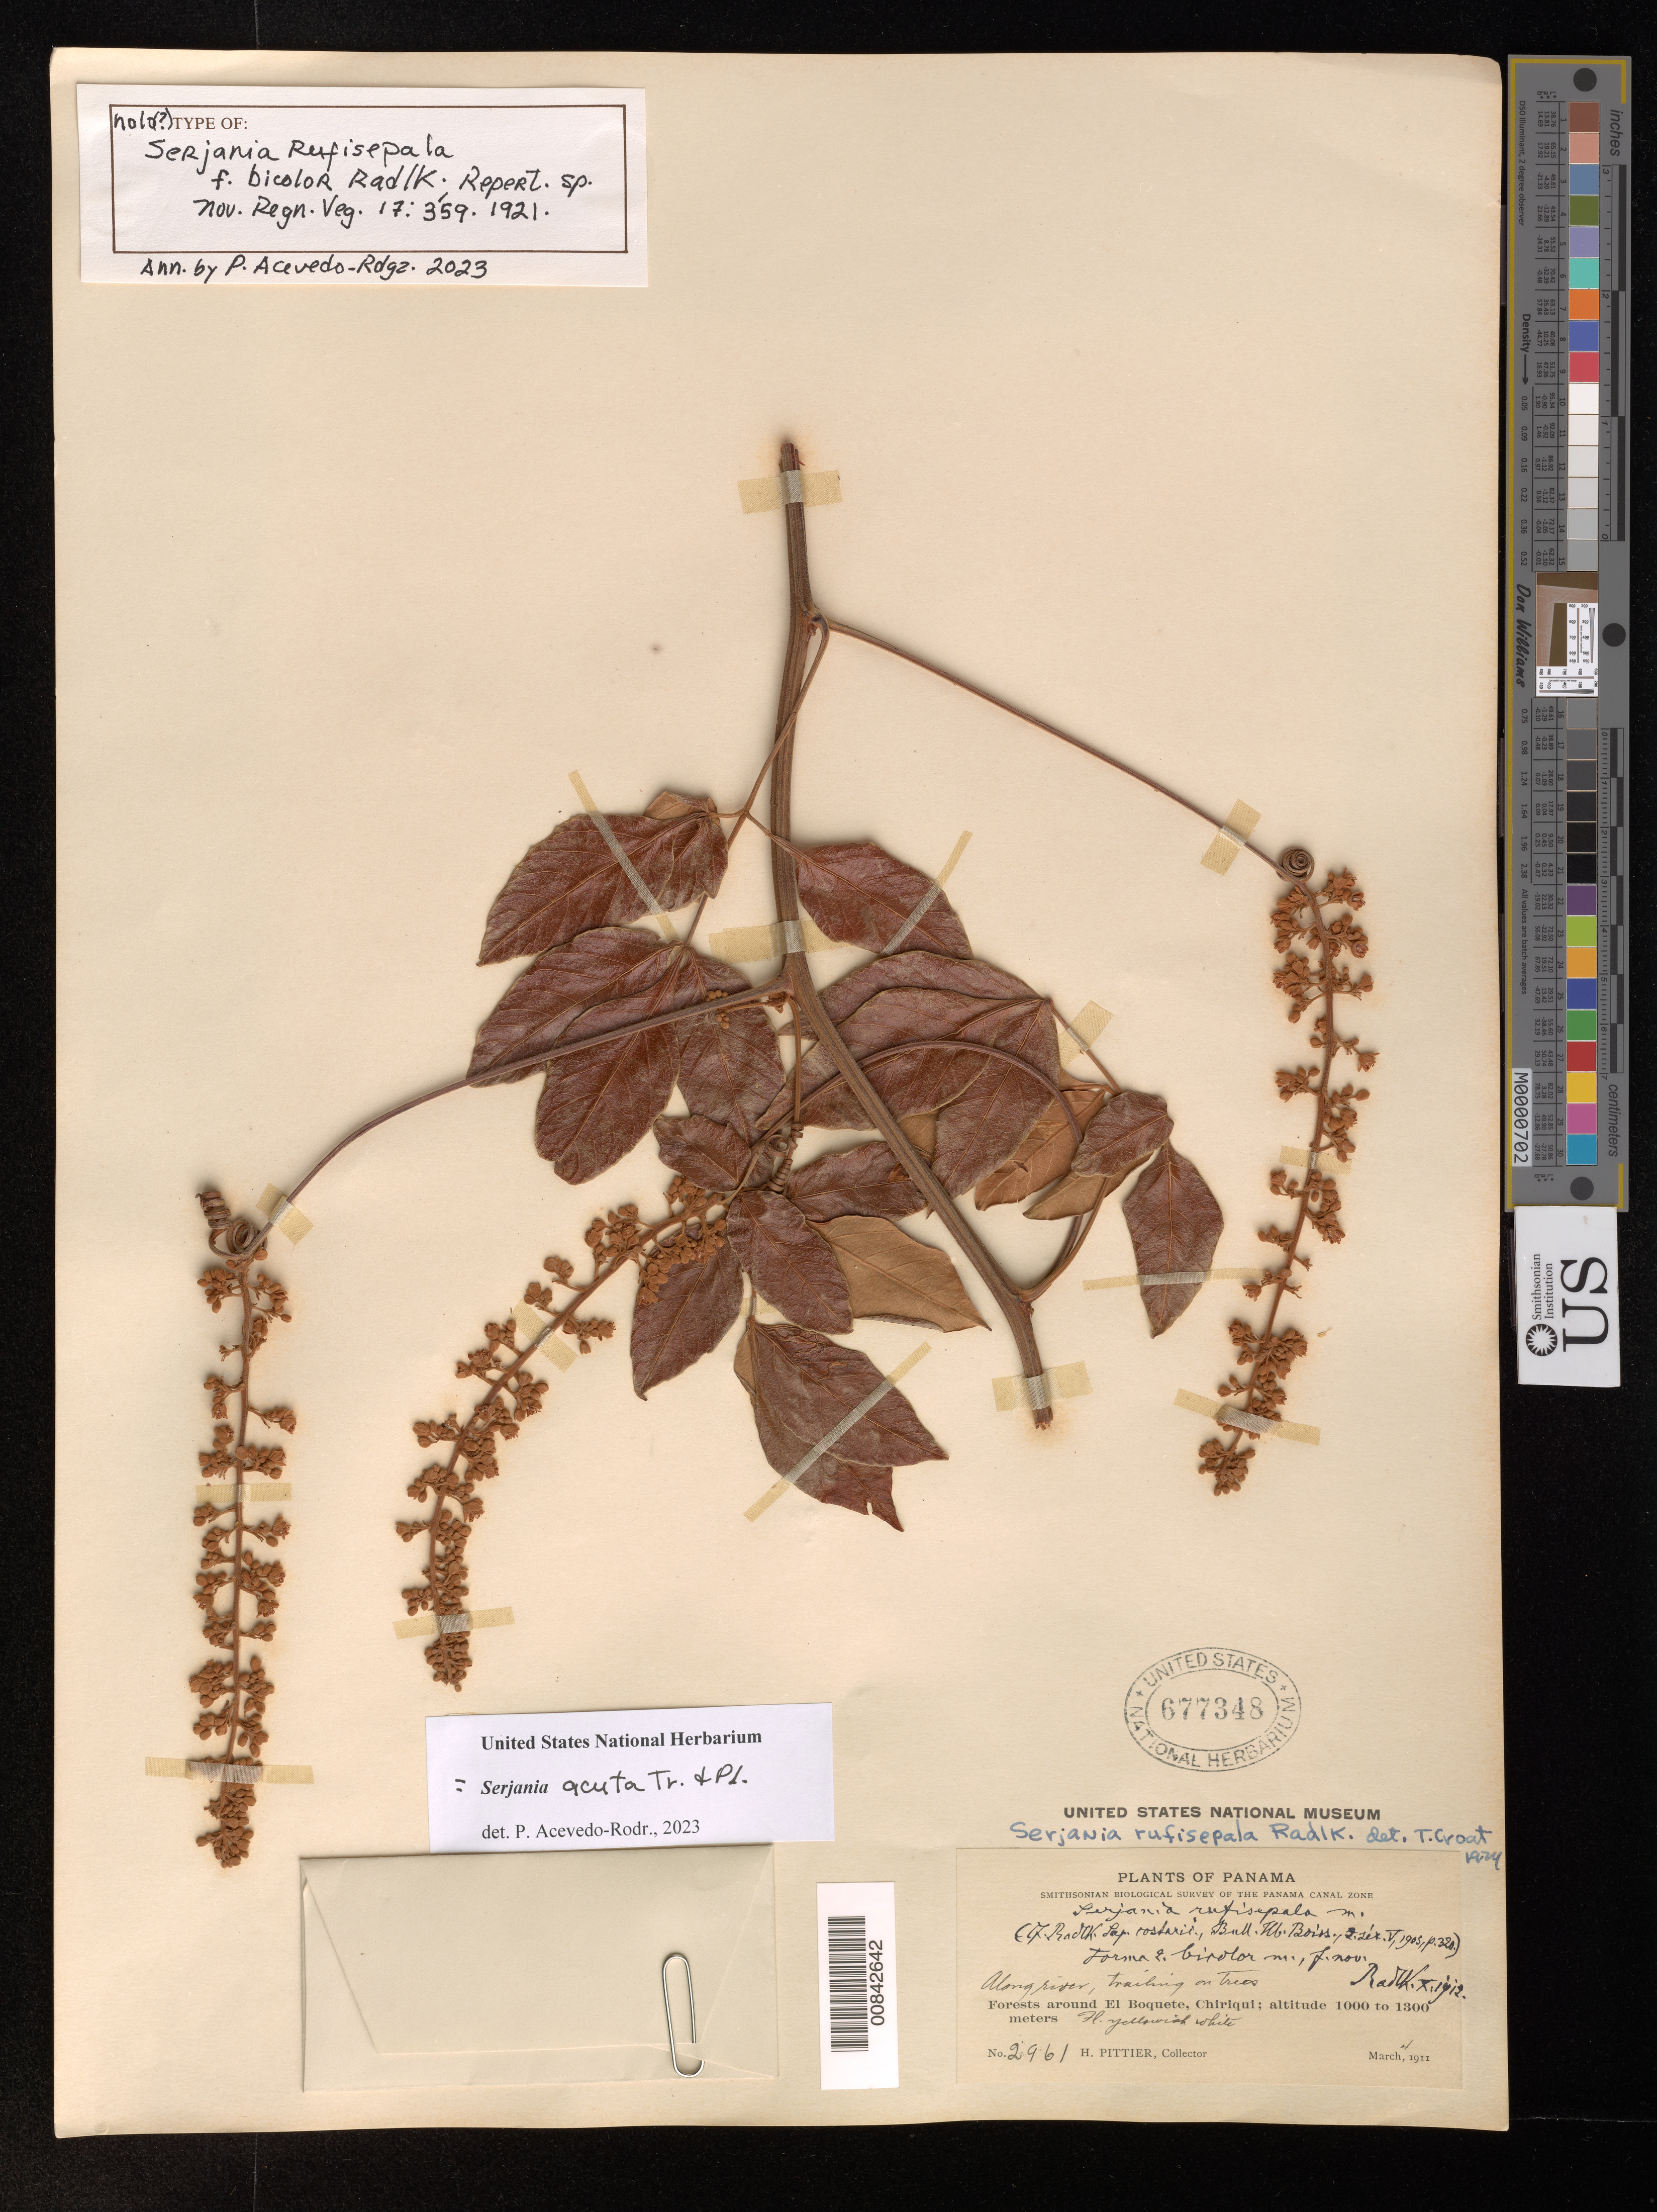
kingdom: Plantae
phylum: Tracheophyta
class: Magnoliopsida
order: Sapindales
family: Sapindaceae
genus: Serjania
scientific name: Serjania rufisepala f. bicolor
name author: Radlk.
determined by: Acevedo-Rodríguez, P., (BOT), Smithsonian Institution - National Museum of Natural History (UNITED STATES)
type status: Holotype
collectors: H. F. Pittier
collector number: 2961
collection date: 1911-03-04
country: Panama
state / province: Chiriqui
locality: Smithsonian Biological Survey of the Panama Canal Zone. Forests around El Boquete.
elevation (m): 1000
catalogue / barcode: US 677348